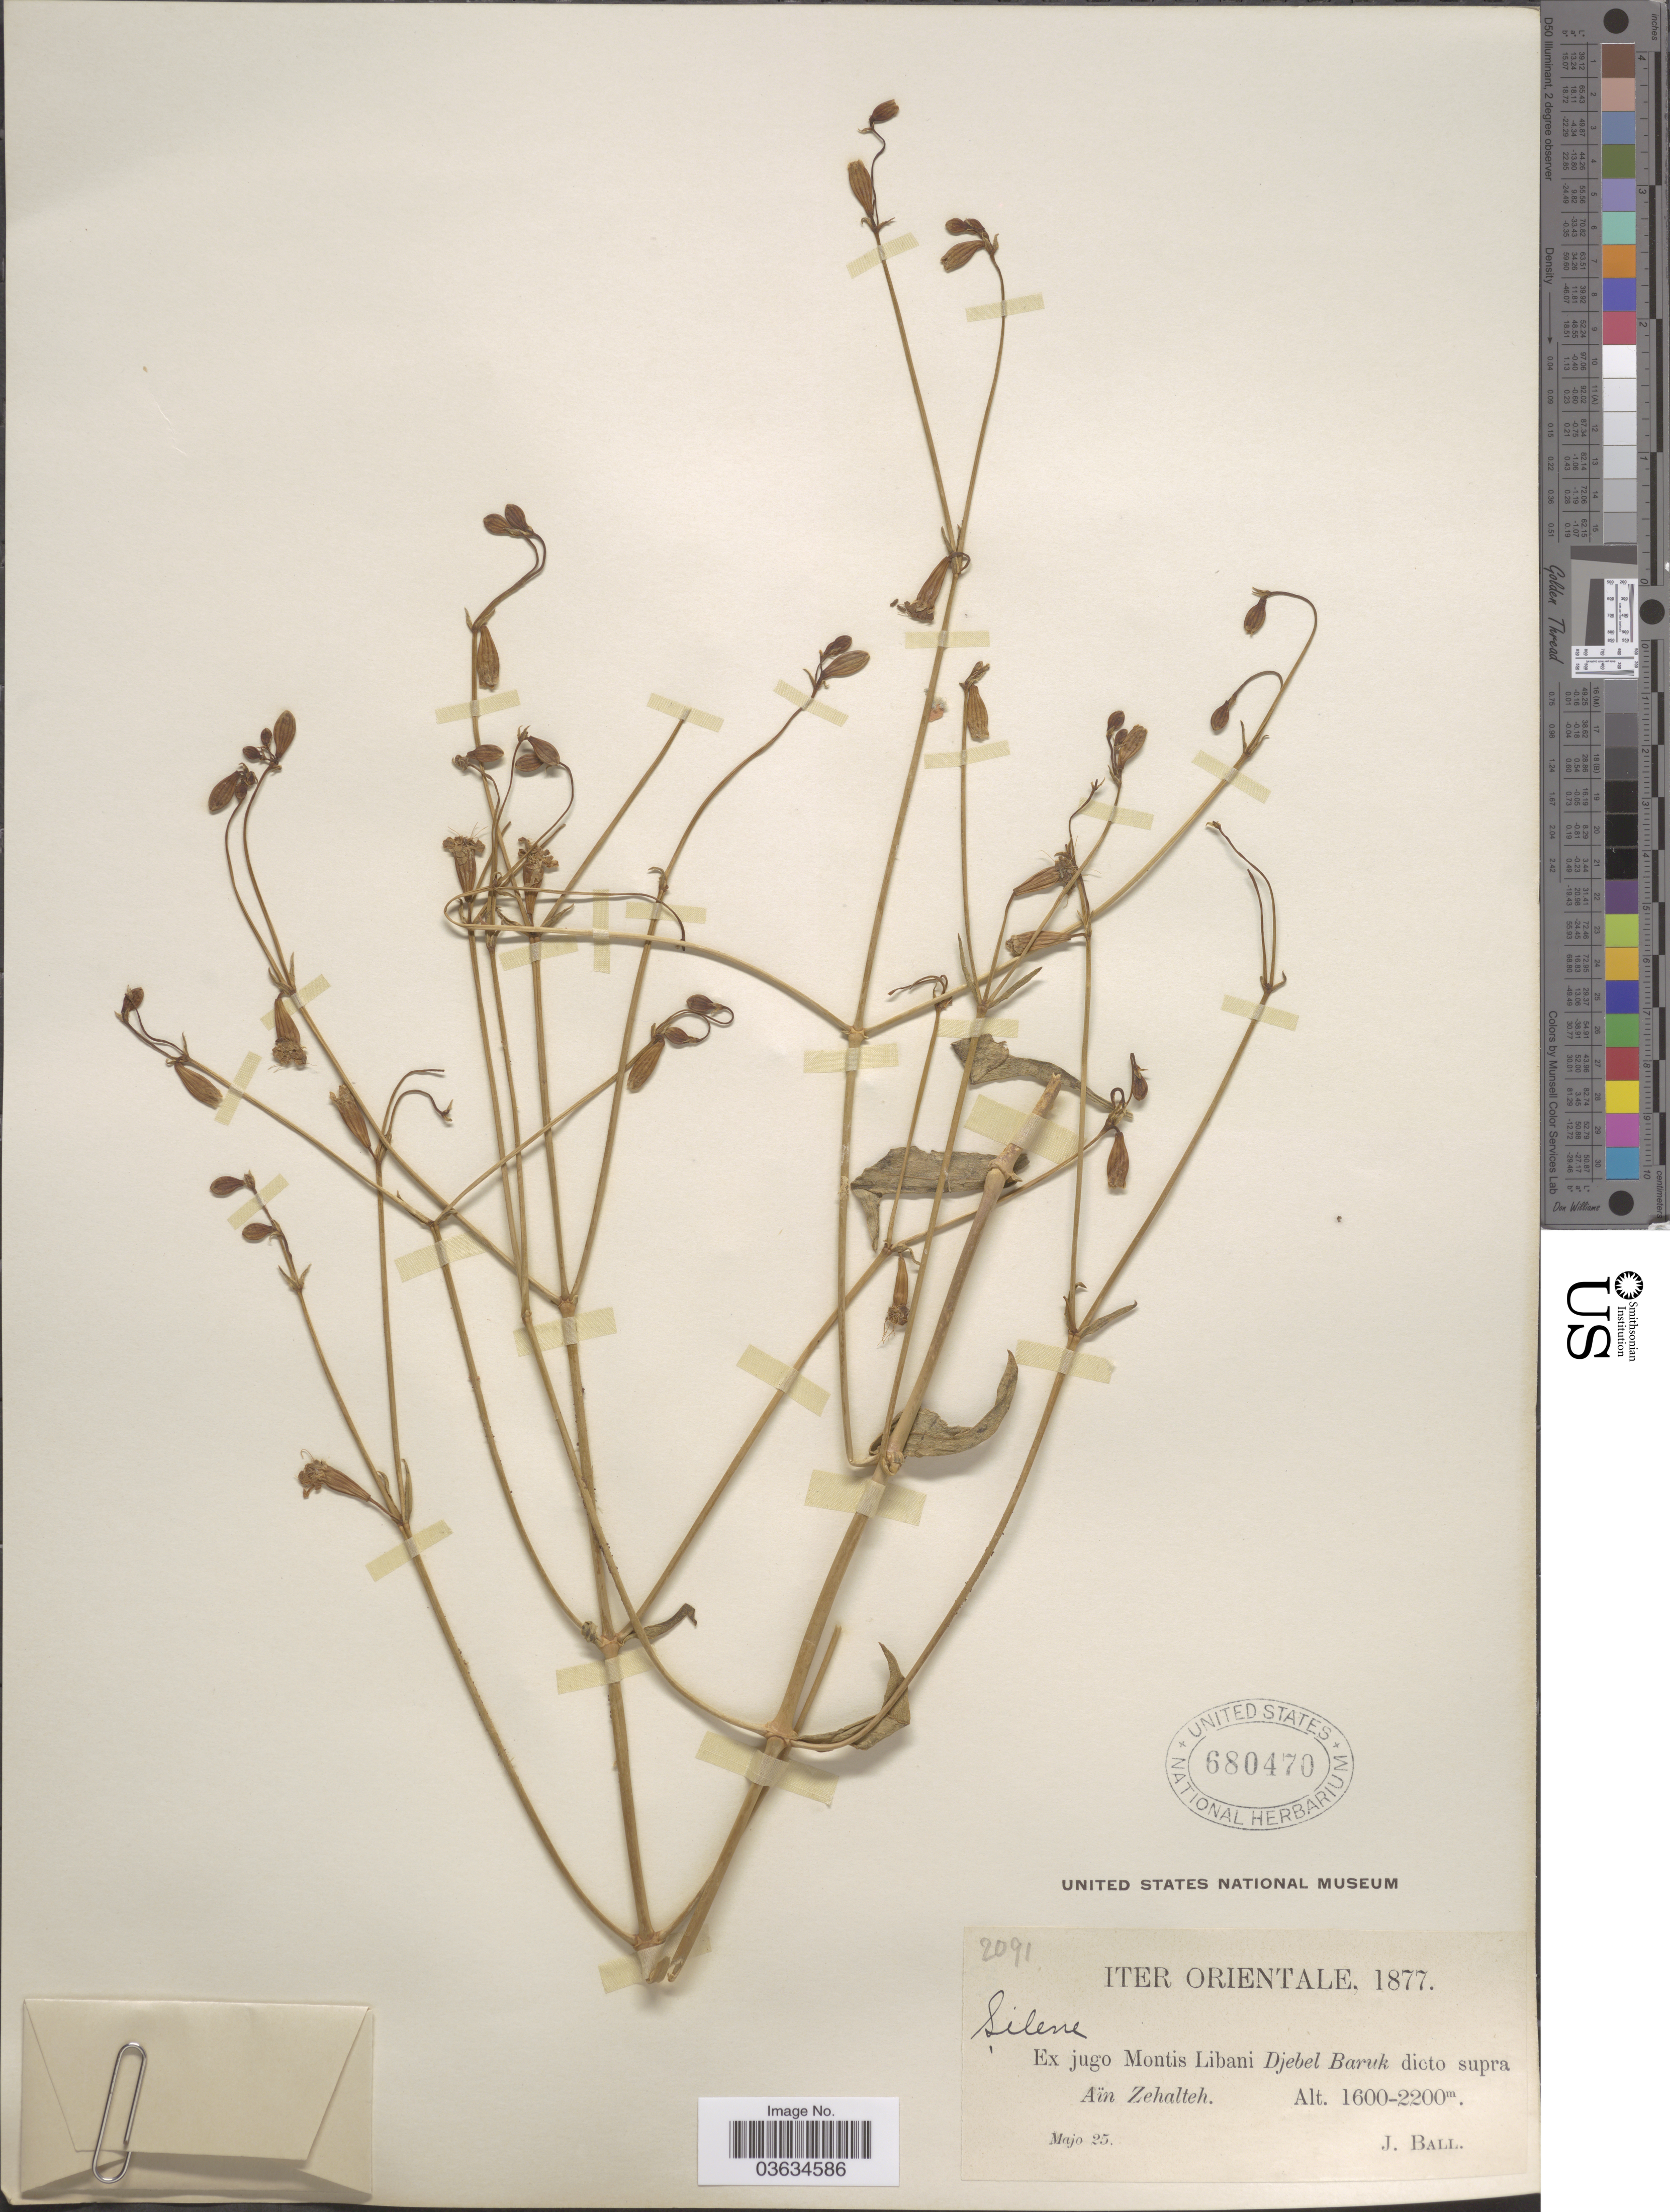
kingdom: Plantae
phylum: Tracheophyta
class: Magnoliopsida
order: Caryophyllales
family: Caryophyllaceae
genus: Silene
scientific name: Silene sp.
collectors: J. Ball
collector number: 2091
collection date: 1877-05-25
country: Lebanon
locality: Iter Orientale. Ex jugo Montis Libani Djebel Baruk dicto supra Aïn Zehalteh.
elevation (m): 1600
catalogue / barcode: US 680470